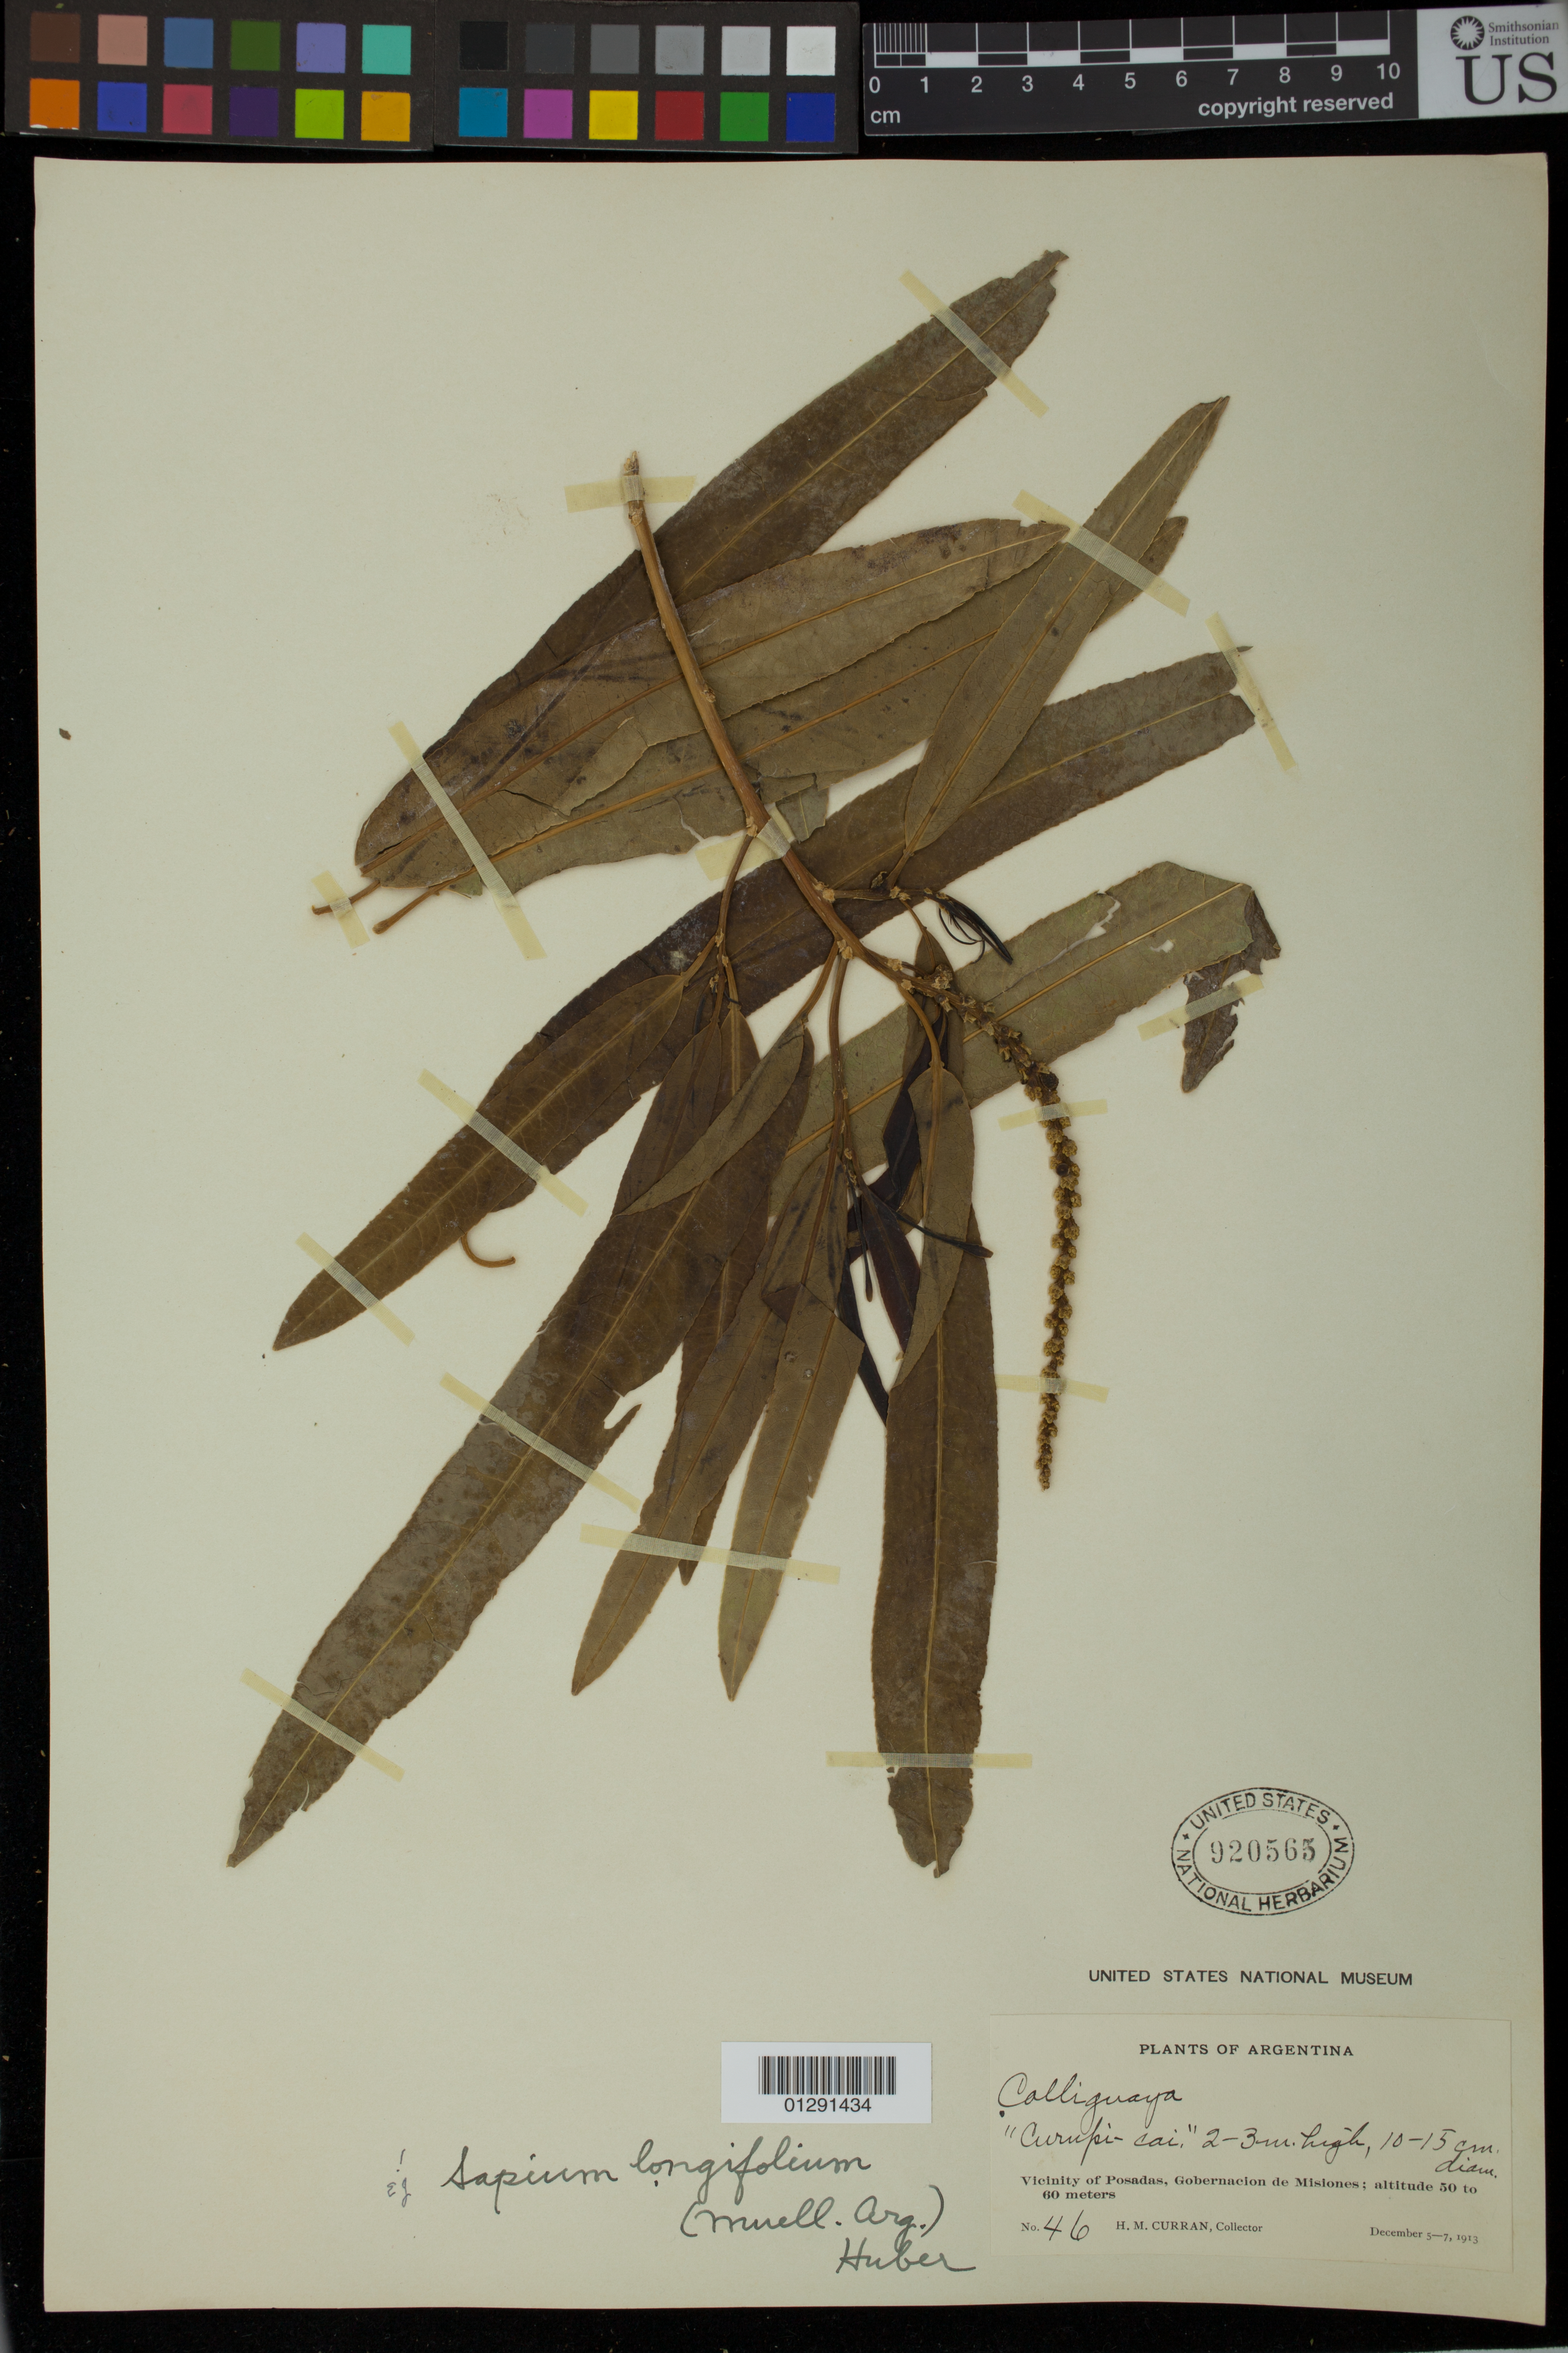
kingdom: Plantae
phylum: Tracheophyta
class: Magnoliopsida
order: Malpighiales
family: Euphorbiaceae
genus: Sapium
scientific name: Sapium haematospermum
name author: Müll. Arg.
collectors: H. M. Curran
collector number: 46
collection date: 1913-12-05/1913-12-07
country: Argentina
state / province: Misiones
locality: Vicinity of Posada, Gobernacion de Misiones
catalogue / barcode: US 920565